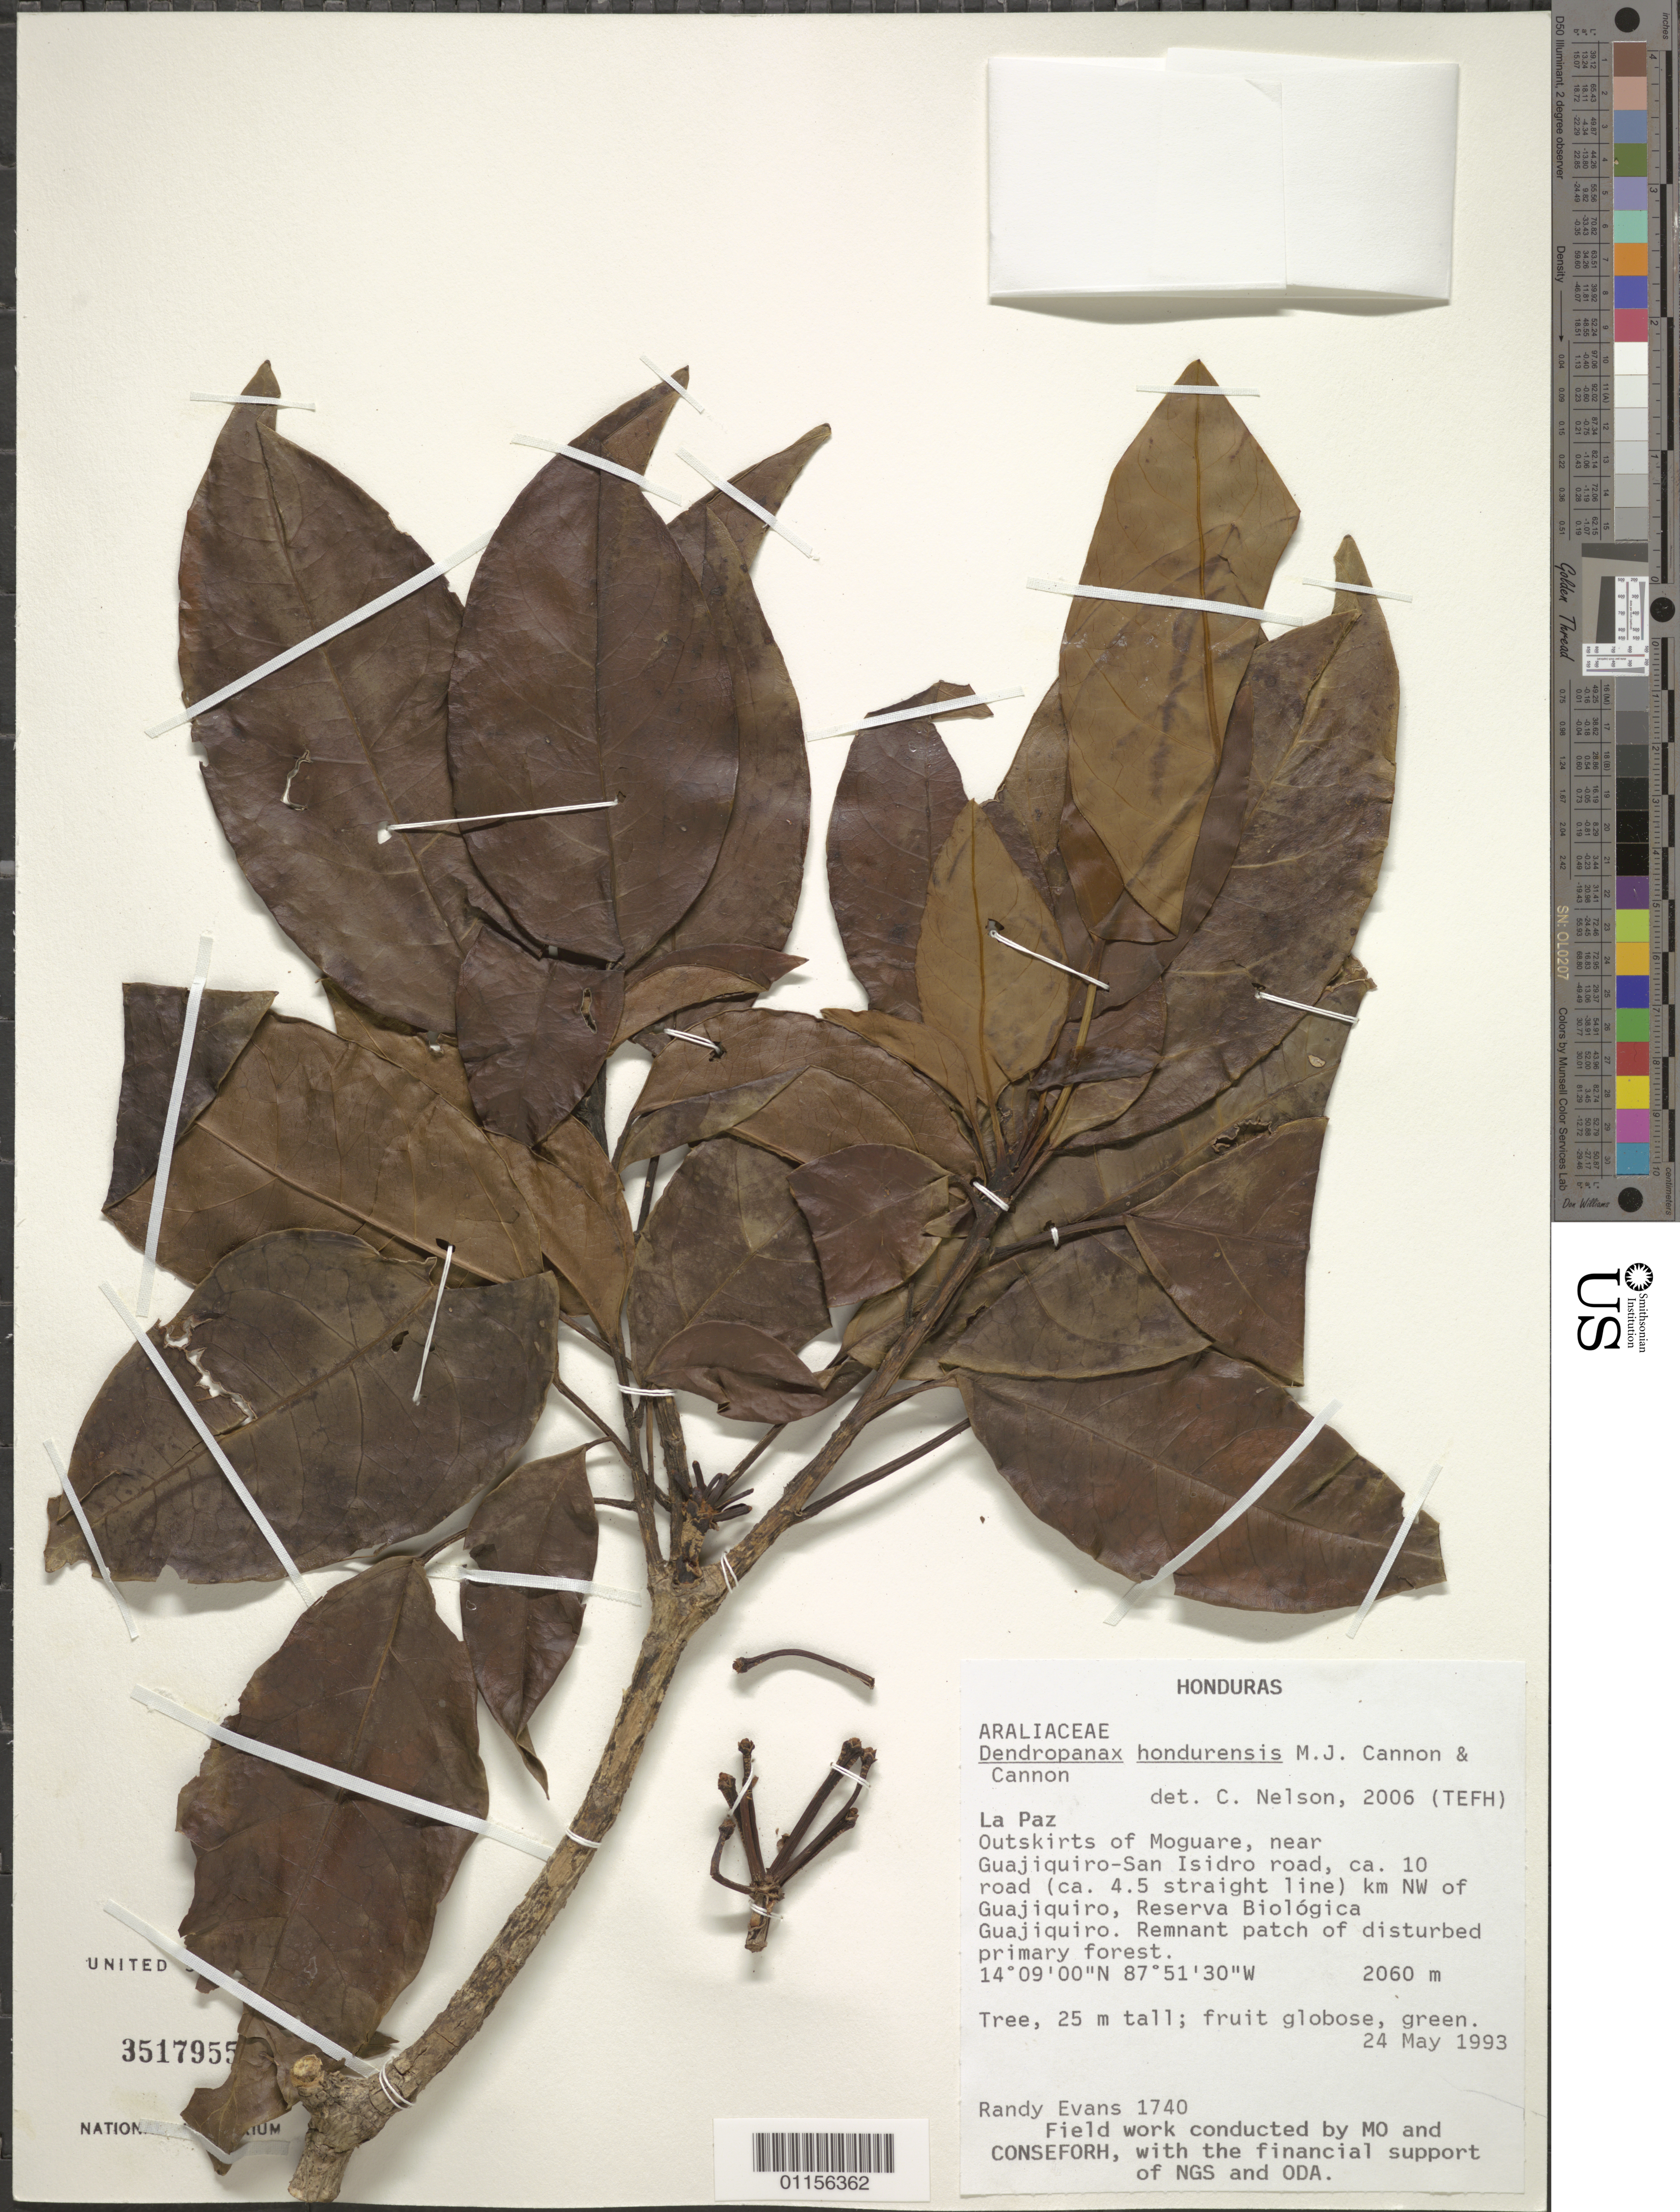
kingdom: Plantae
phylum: Tracheophyta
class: Magnoliopsida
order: Apiales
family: Araliaceae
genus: Dendropanax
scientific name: Dendropanax hondurensis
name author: M.J. Cannon & Cannon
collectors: R. J. Evans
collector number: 1740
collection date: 1993-05-24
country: Honduras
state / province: La Páz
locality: Outskirts of Moguare, near Guajiquiro-San Isidro Rd, ca 10 km NW of Guajiquiro, Reserva Biologica Guajiquiro.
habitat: Tree, in remnant patch of disturbed primary forest.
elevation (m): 2060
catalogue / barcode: US 3517955